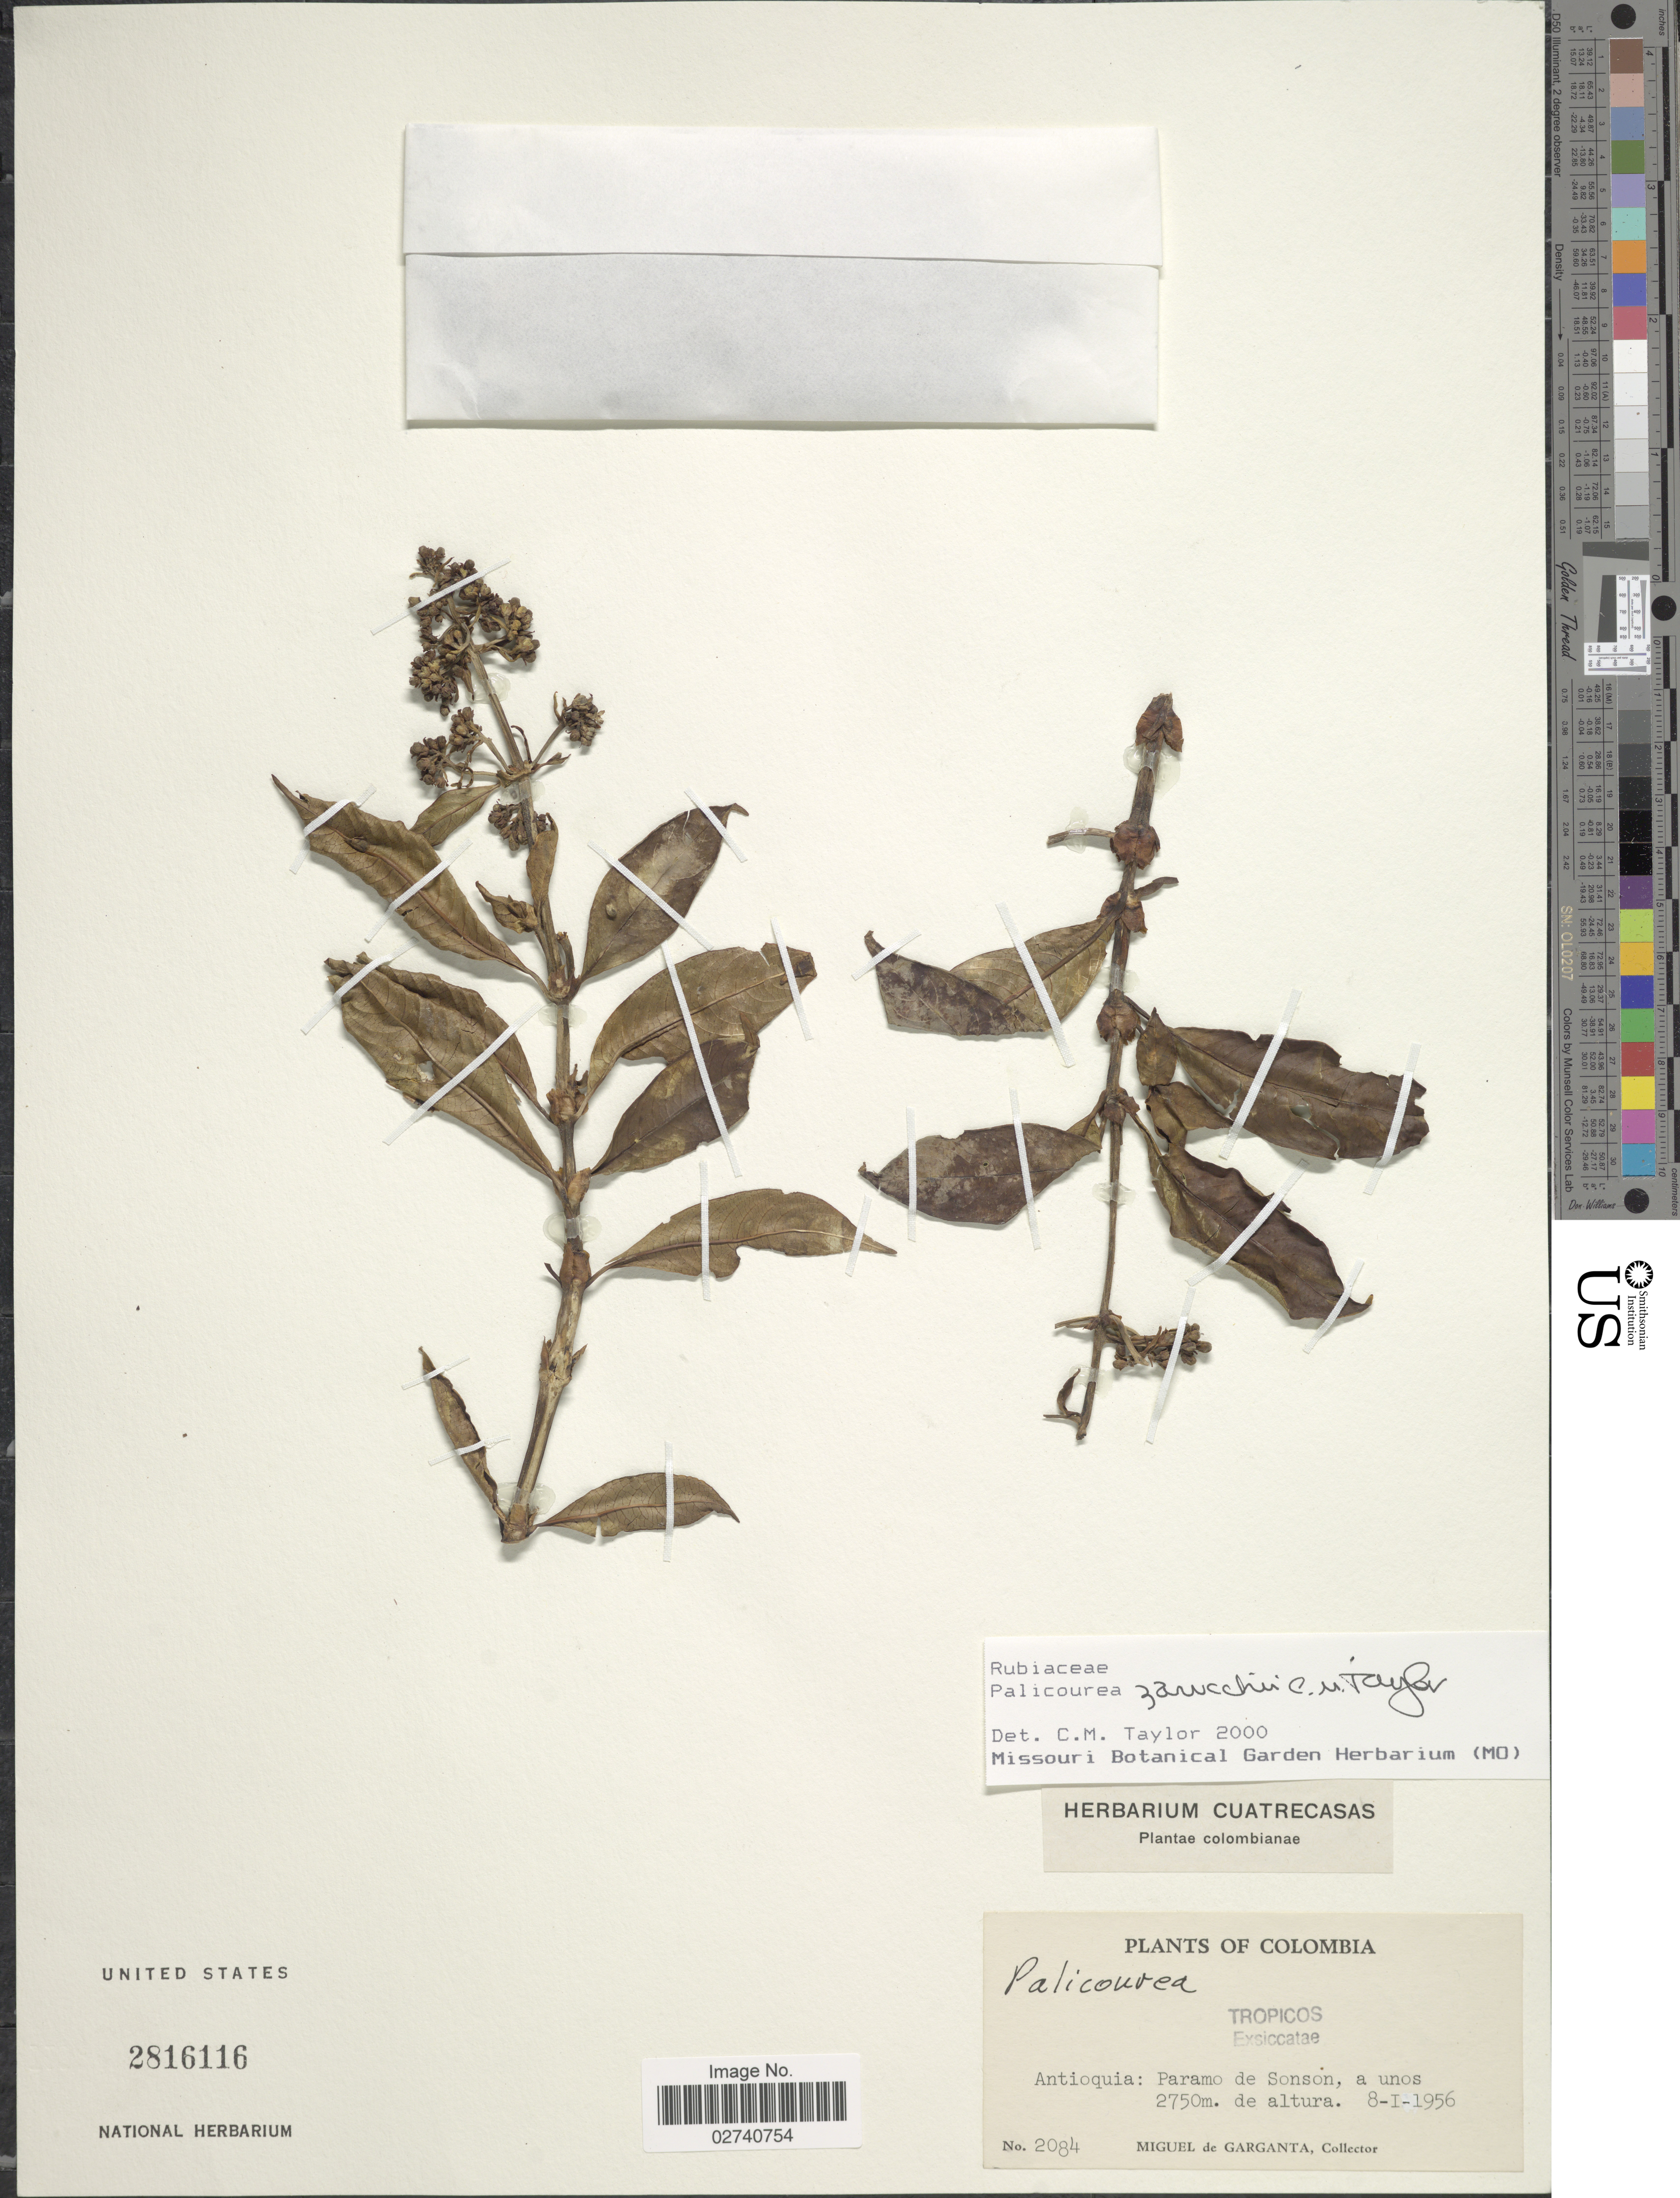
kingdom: Plantae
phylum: Tracheophyta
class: Magnoliopsida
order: Gentianales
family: Rubiaceae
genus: Palicourea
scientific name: Palicourea zarucchii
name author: C.M. Taylor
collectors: M. Garganta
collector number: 2084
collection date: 1956-01-08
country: Colombia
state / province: Antioquia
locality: Paramo de Sonson, a unos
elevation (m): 2750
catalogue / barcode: US 2816116